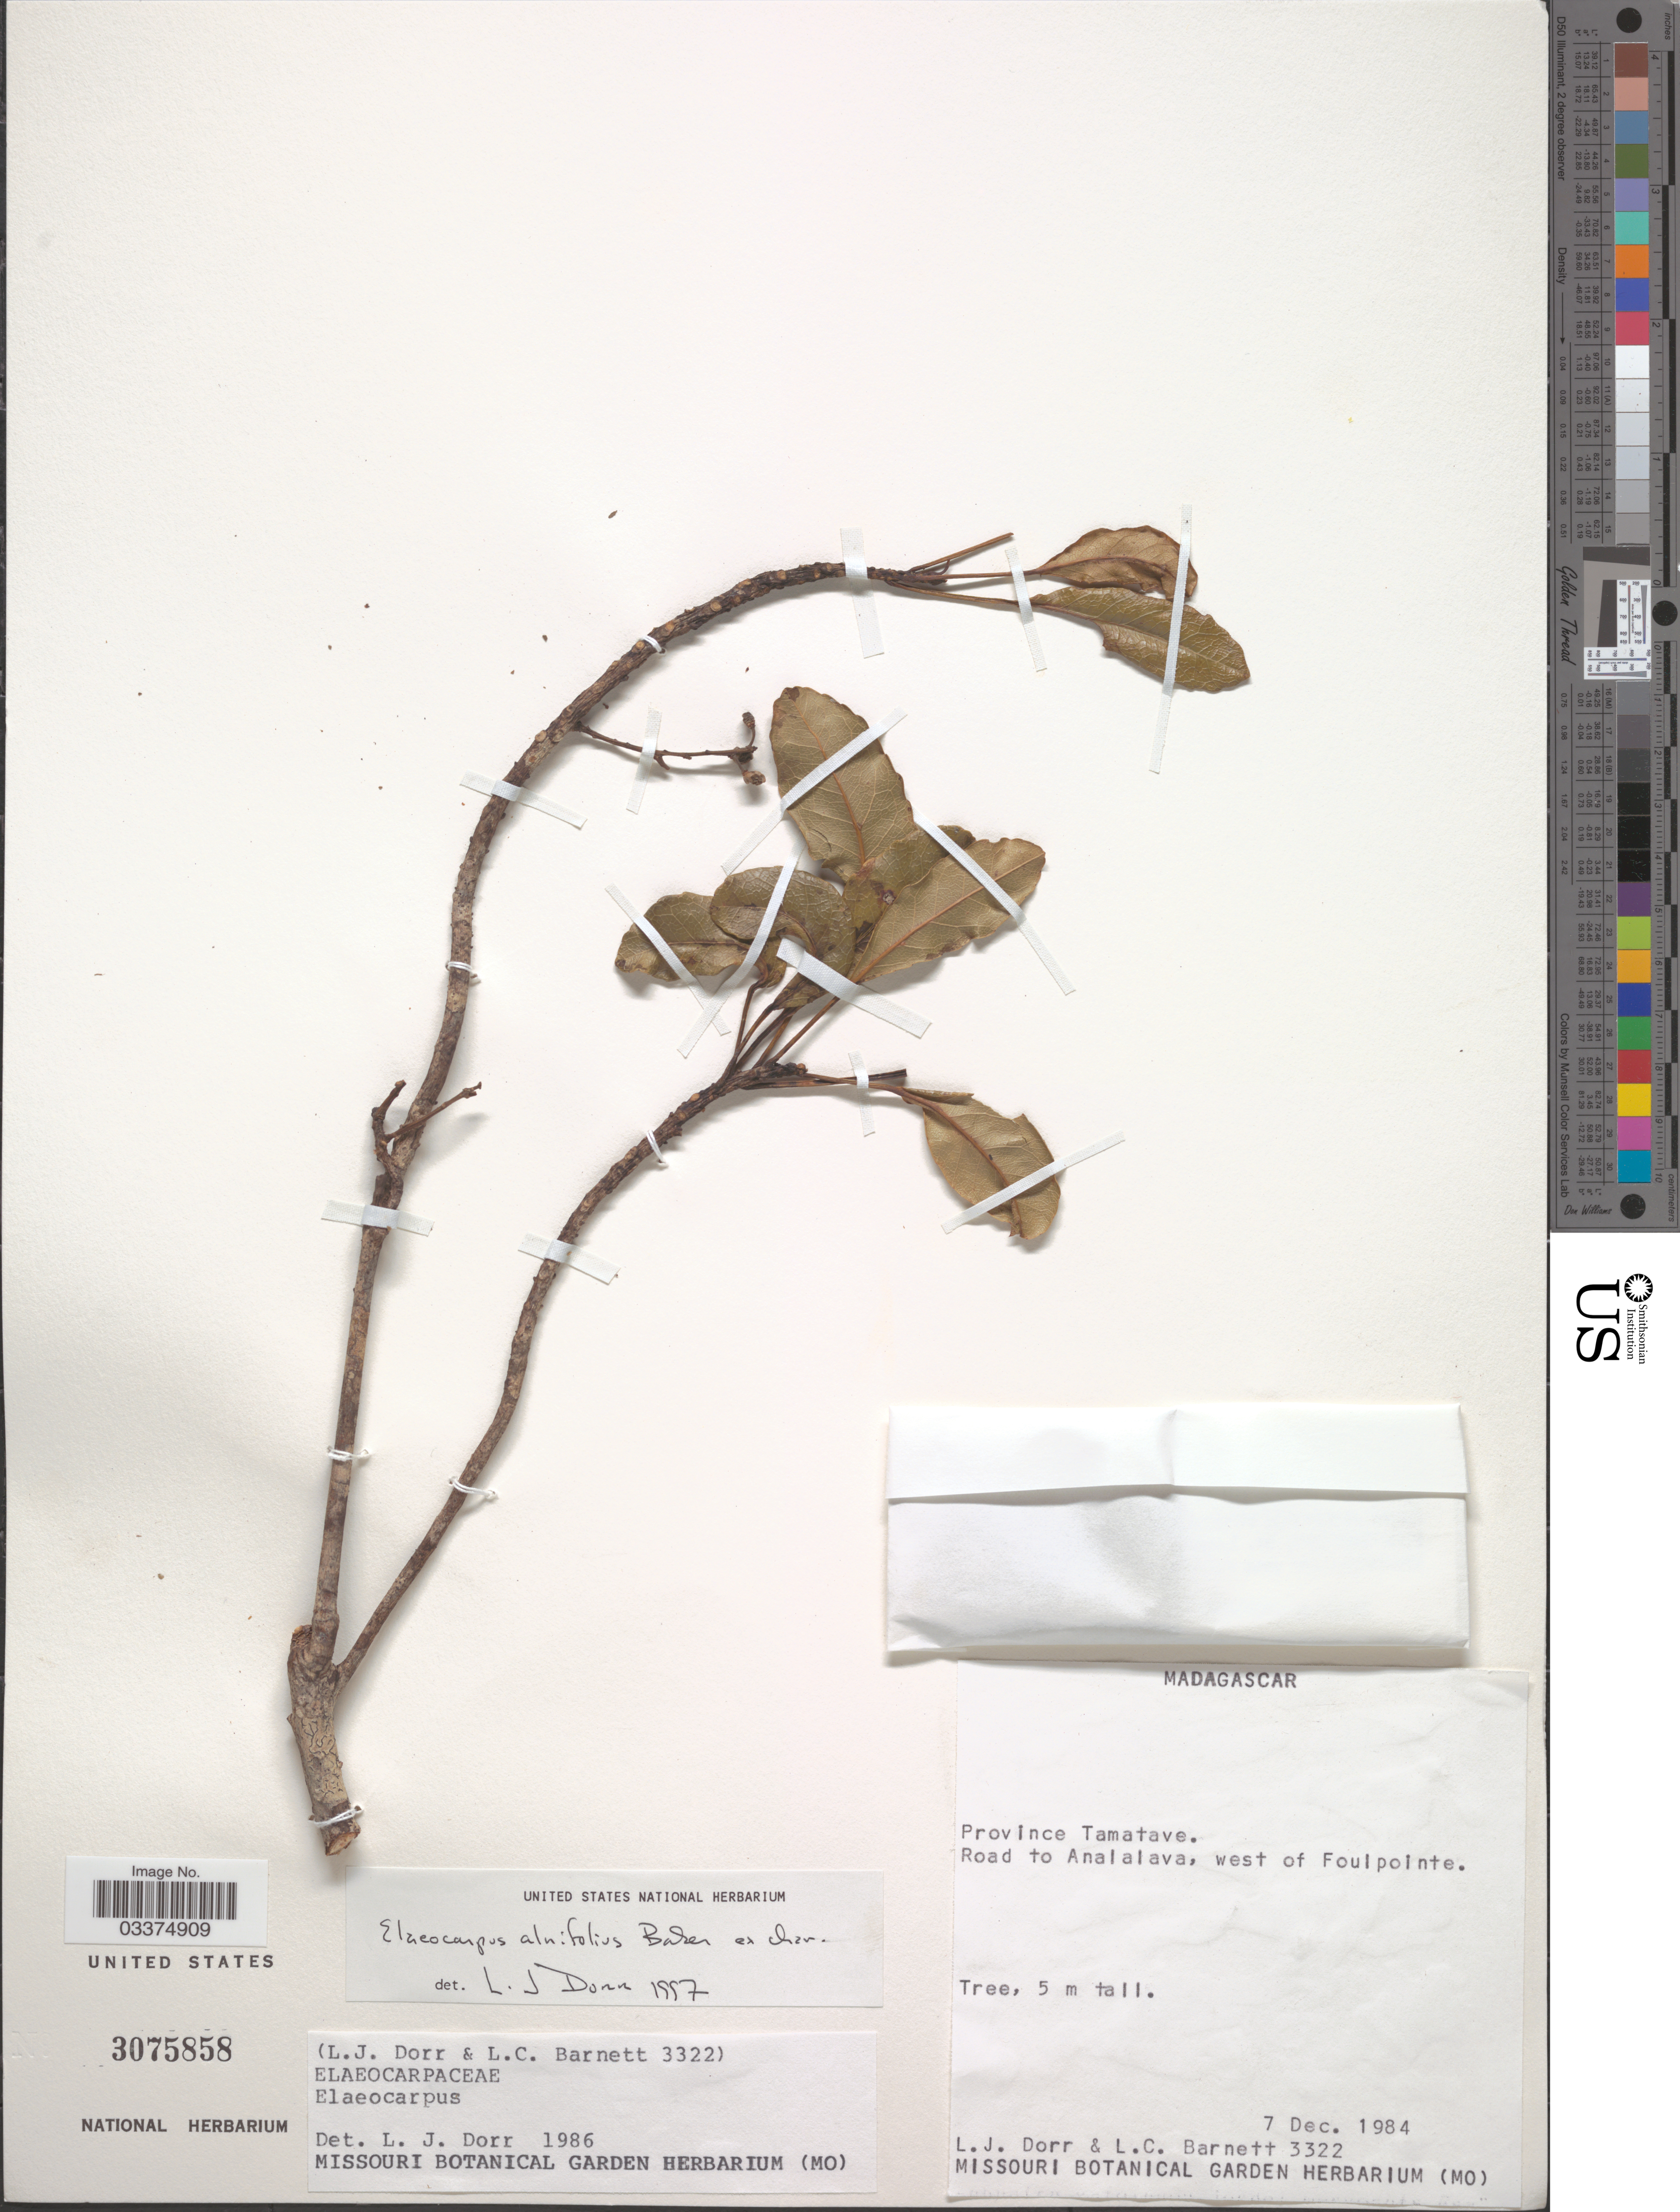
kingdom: Plantae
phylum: Tracheophyta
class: Magnoliopsida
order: Oxalidales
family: Elaeocarpaceae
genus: Elaeocarpus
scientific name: Elaeocarpus alnifolius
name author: Baker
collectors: L. J. Dorr & L. C. Barnett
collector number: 3322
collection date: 1984-12-07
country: Madagascar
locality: Province Tamatave. Road to Analalava, west of Foulpointe.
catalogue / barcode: US 3075858